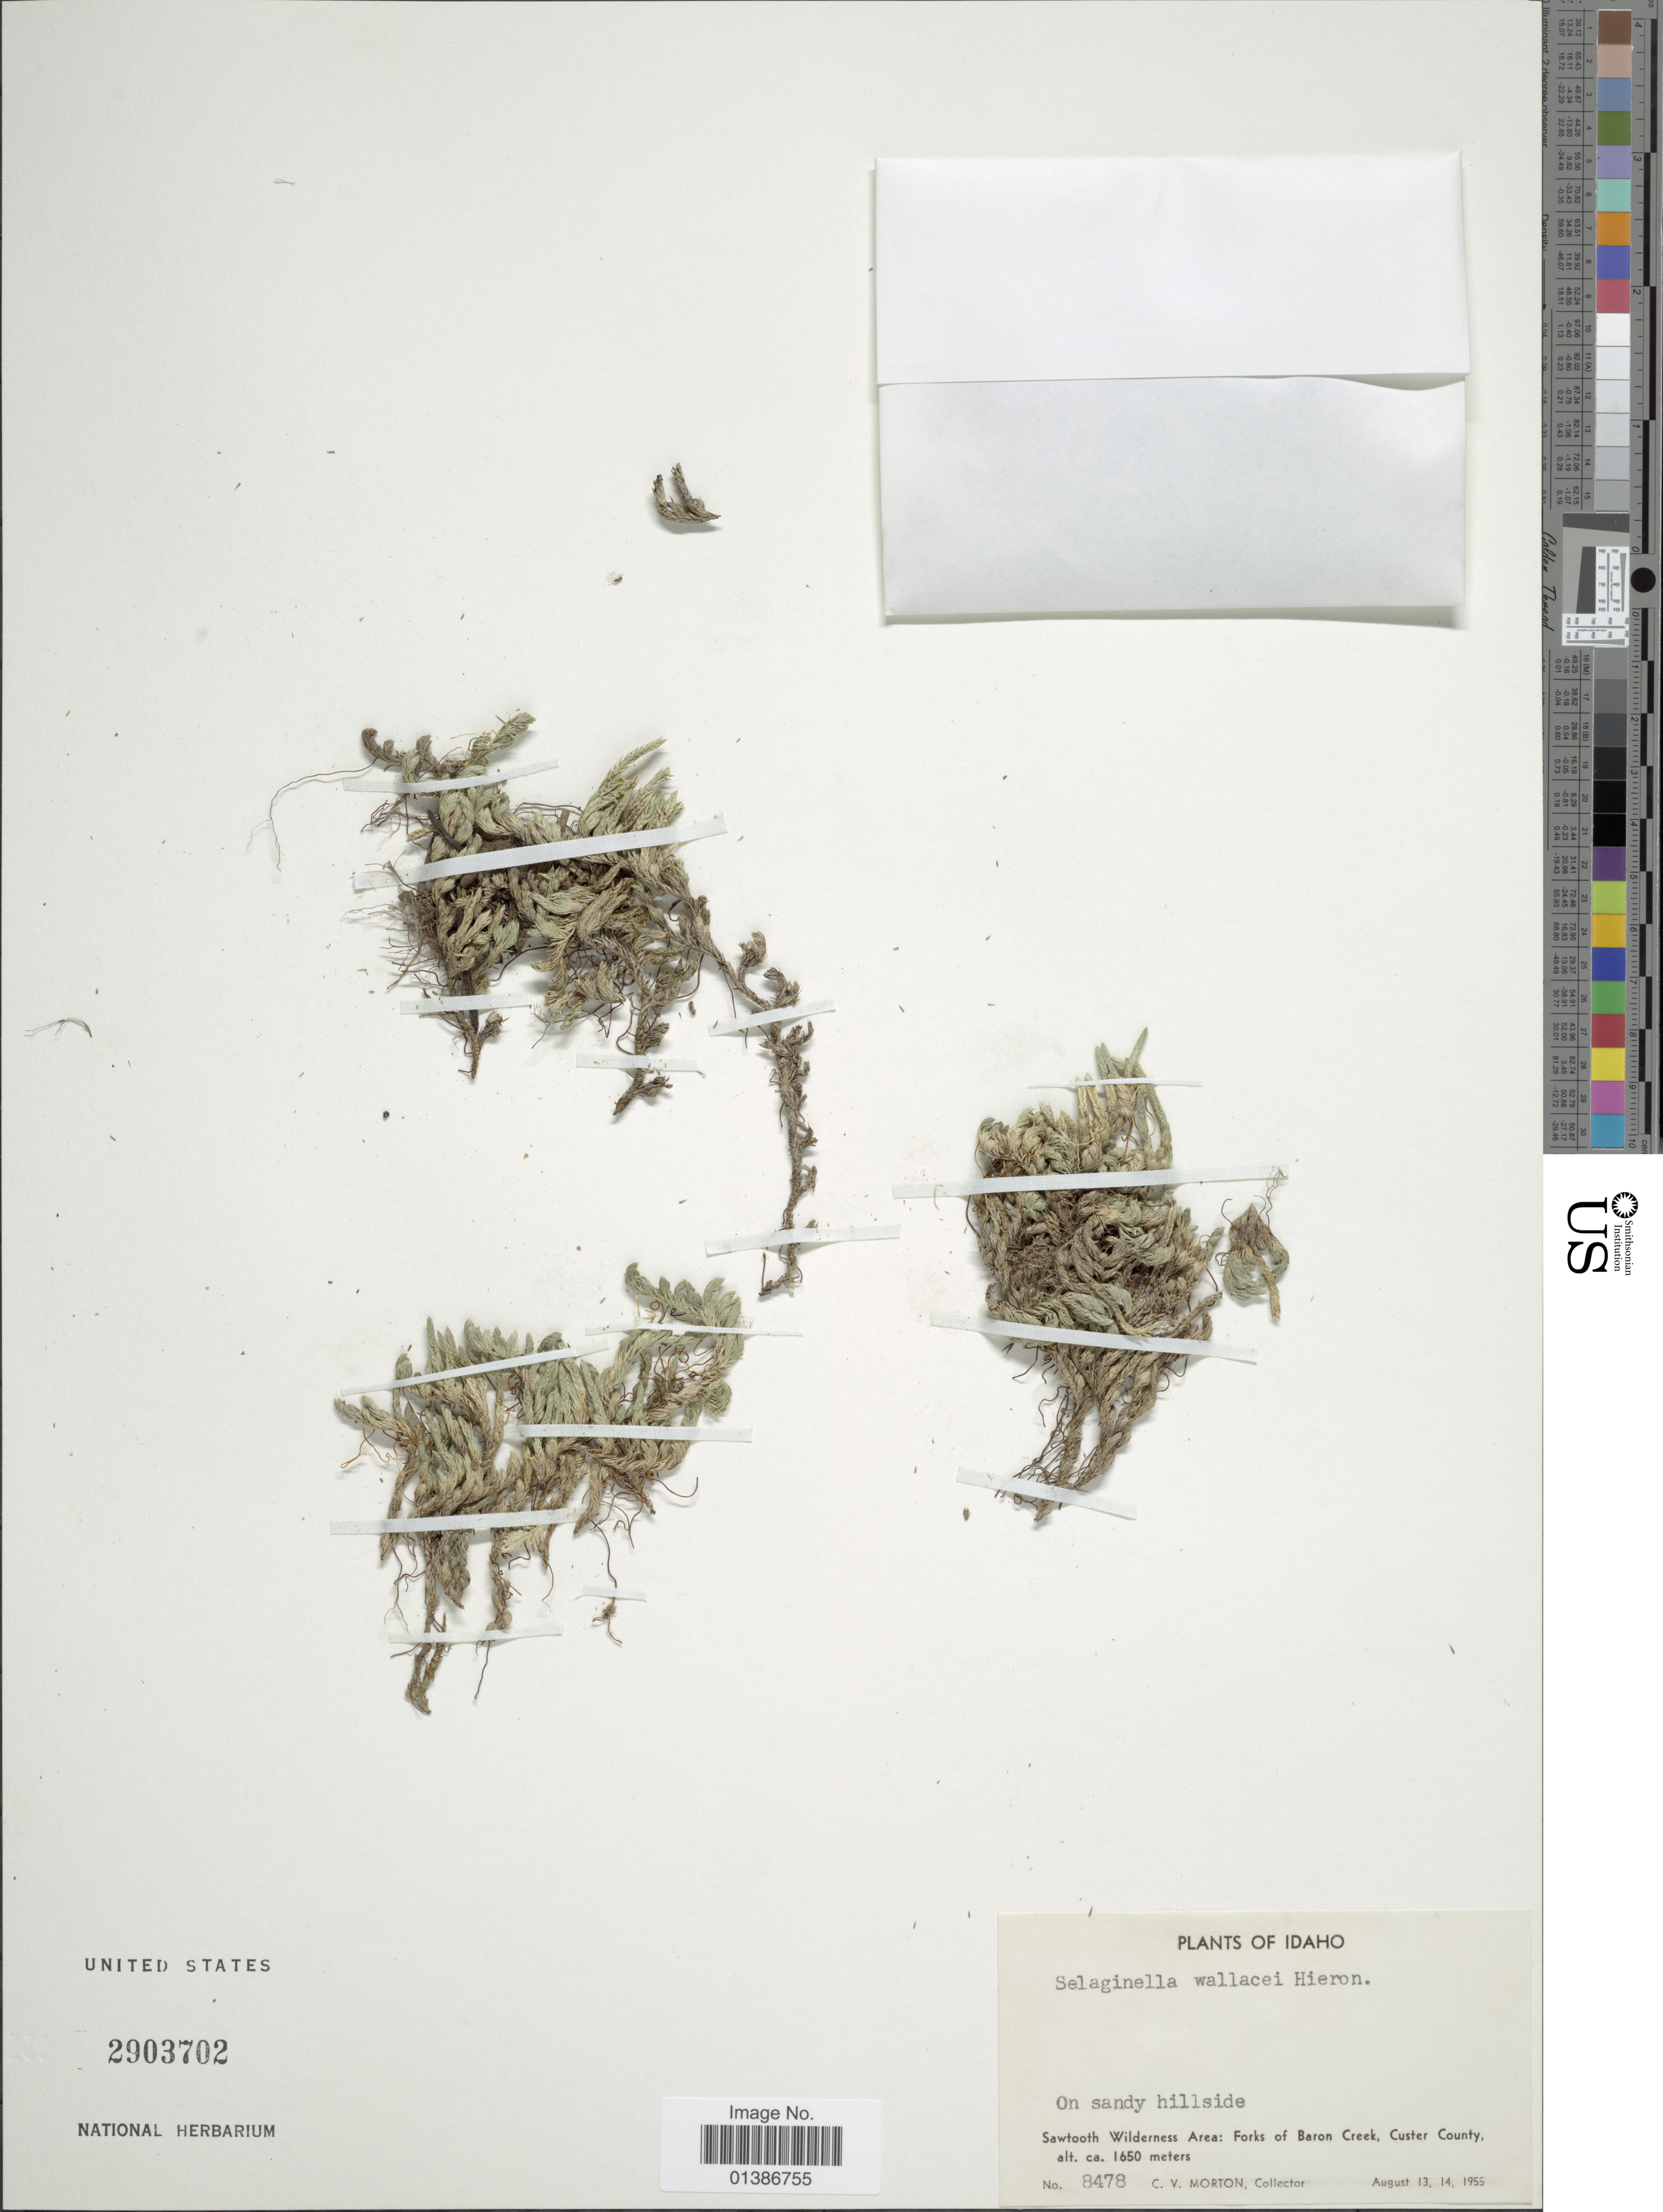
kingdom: Plantae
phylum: Tracheophyta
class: Lycopodiopsida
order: Selaginellales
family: Selaginellaceae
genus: Selaginella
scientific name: Selaginella wallacei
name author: Hieron.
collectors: C. V. Morton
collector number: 8478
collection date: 1955-08-13/1955-08-14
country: United States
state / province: Idaho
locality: Sawtooth Wilderness Area: Forks of Baron Creek, Custer County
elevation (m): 1650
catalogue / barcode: US 2903702